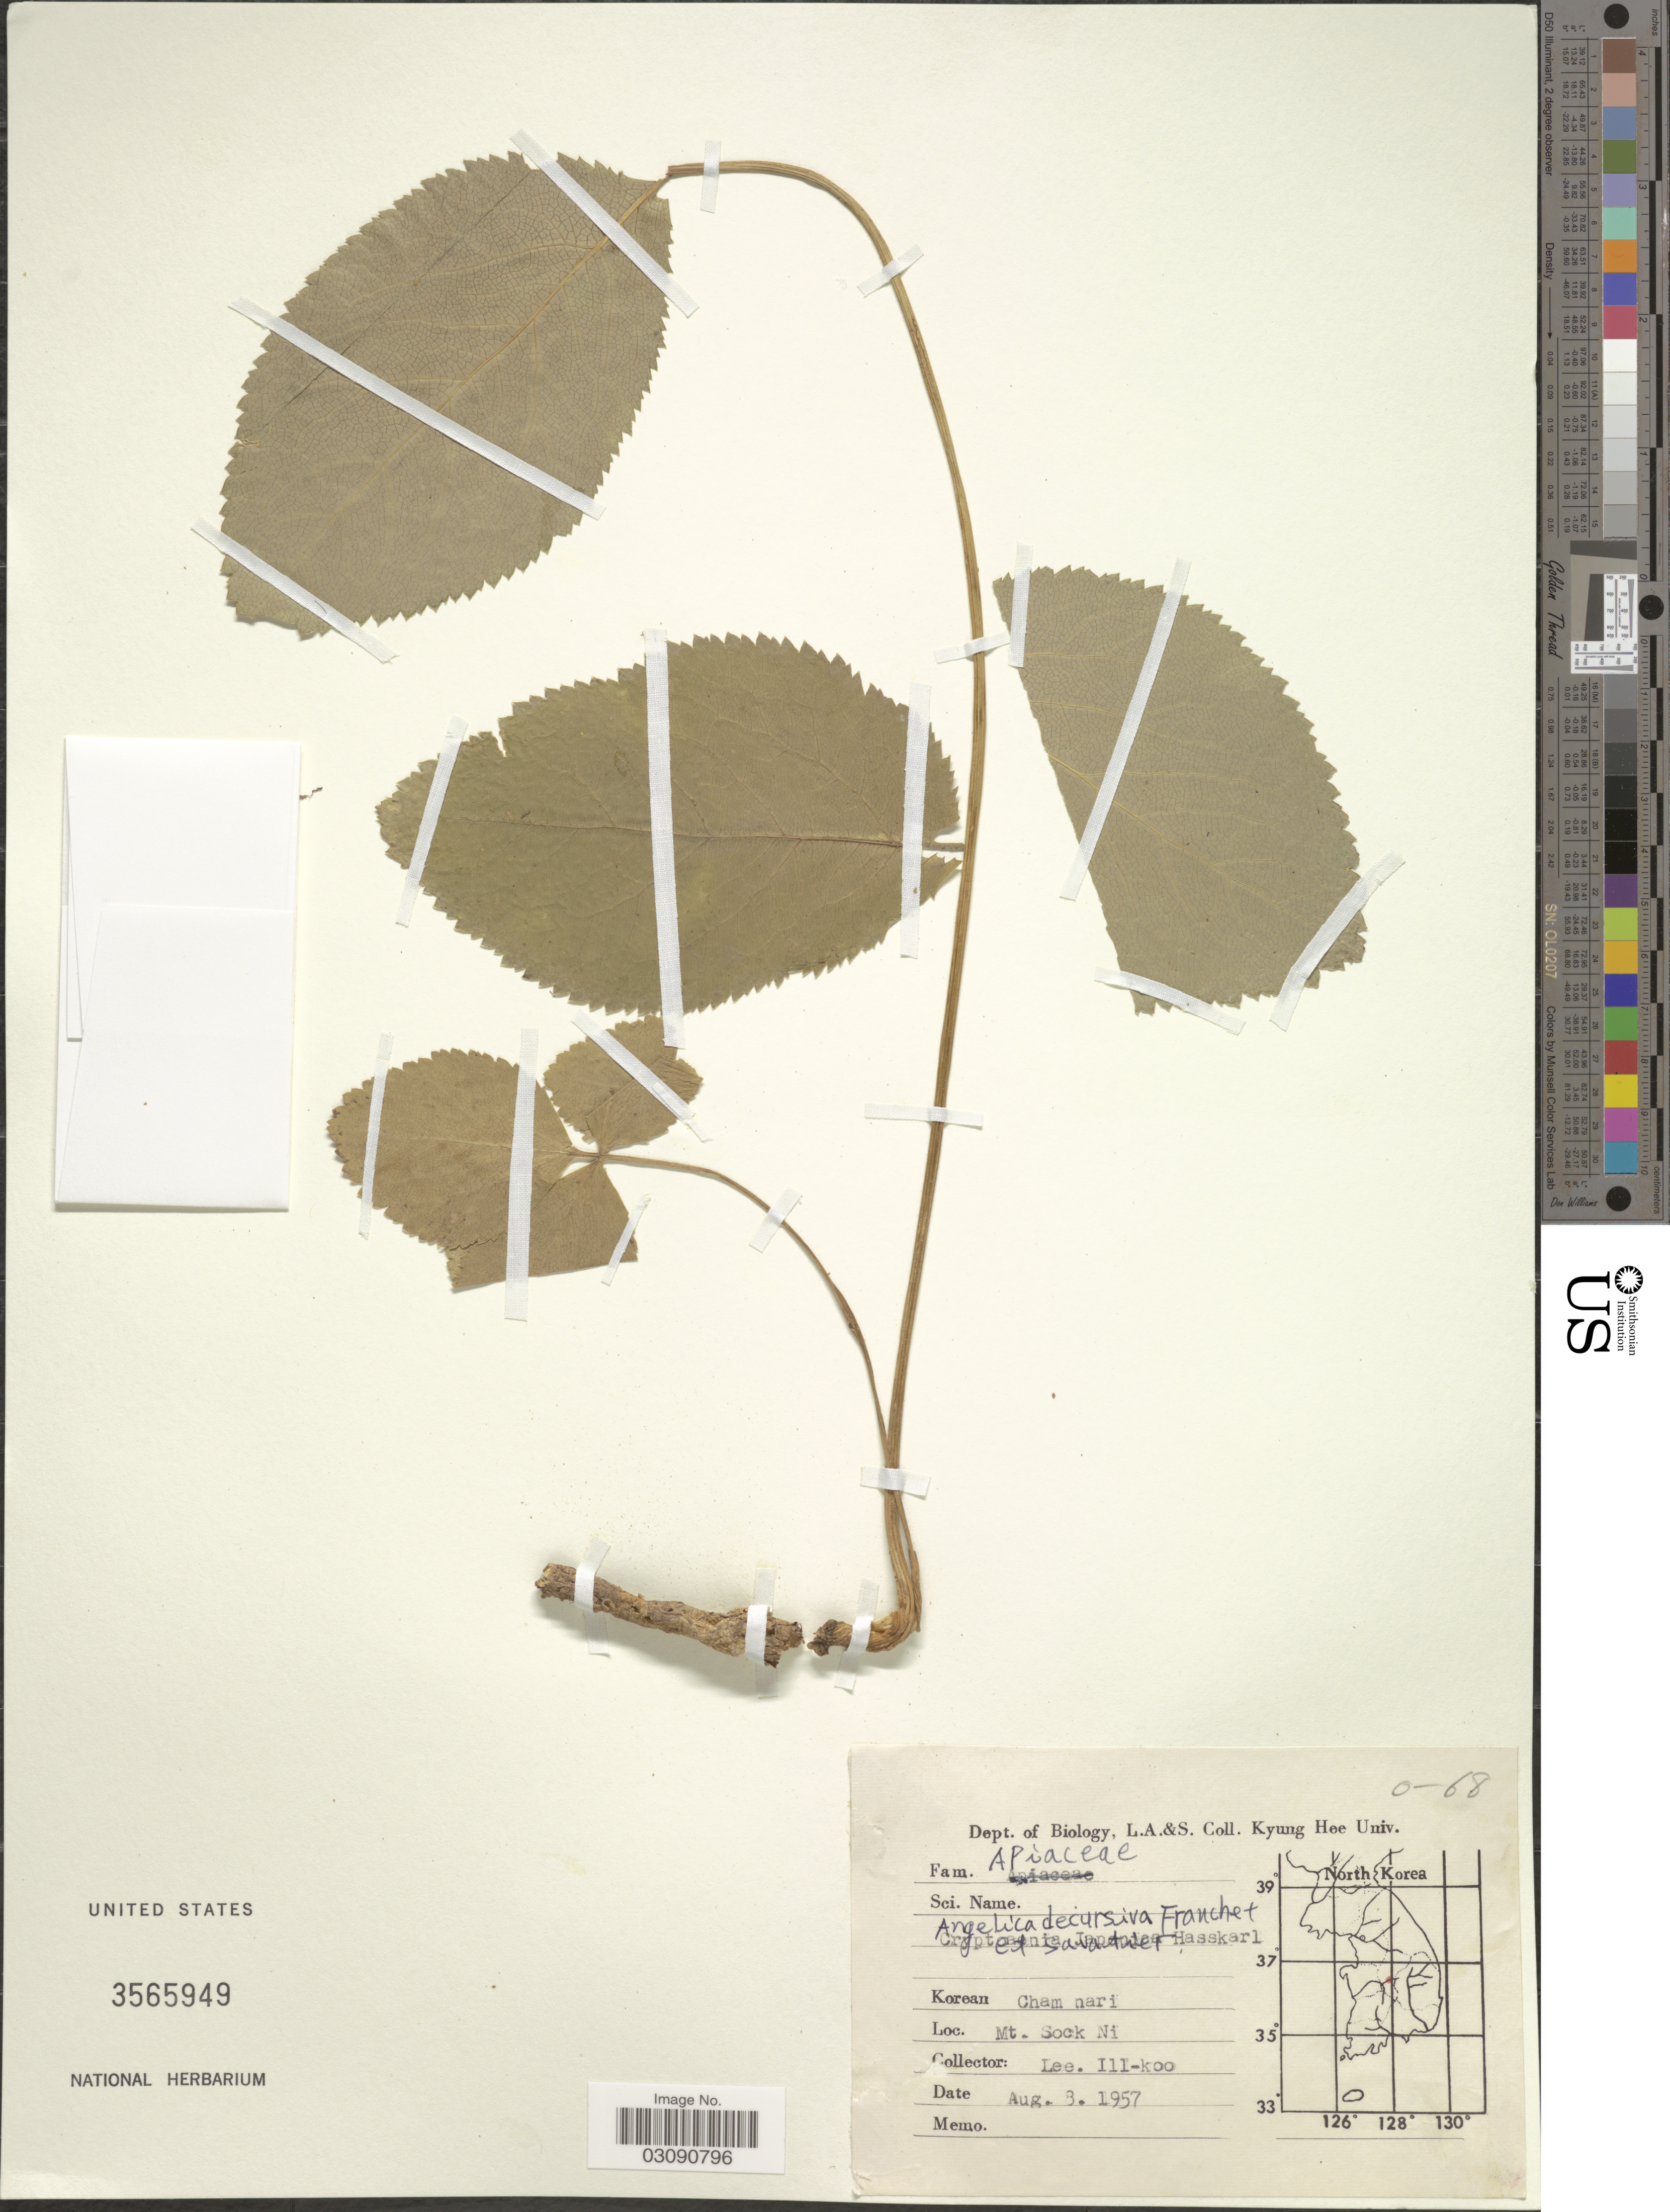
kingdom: Plantae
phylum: Tracheophyta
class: Magnoliopsida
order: Apiales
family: Apiaceae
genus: Angelica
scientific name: Angelica decursiva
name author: (Miq.) Franch. & Sav.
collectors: Il-Ko Lee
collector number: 0-68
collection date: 1957-08-08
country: South Korea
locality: Mt. Sock Ni.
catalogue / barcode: US 3565949